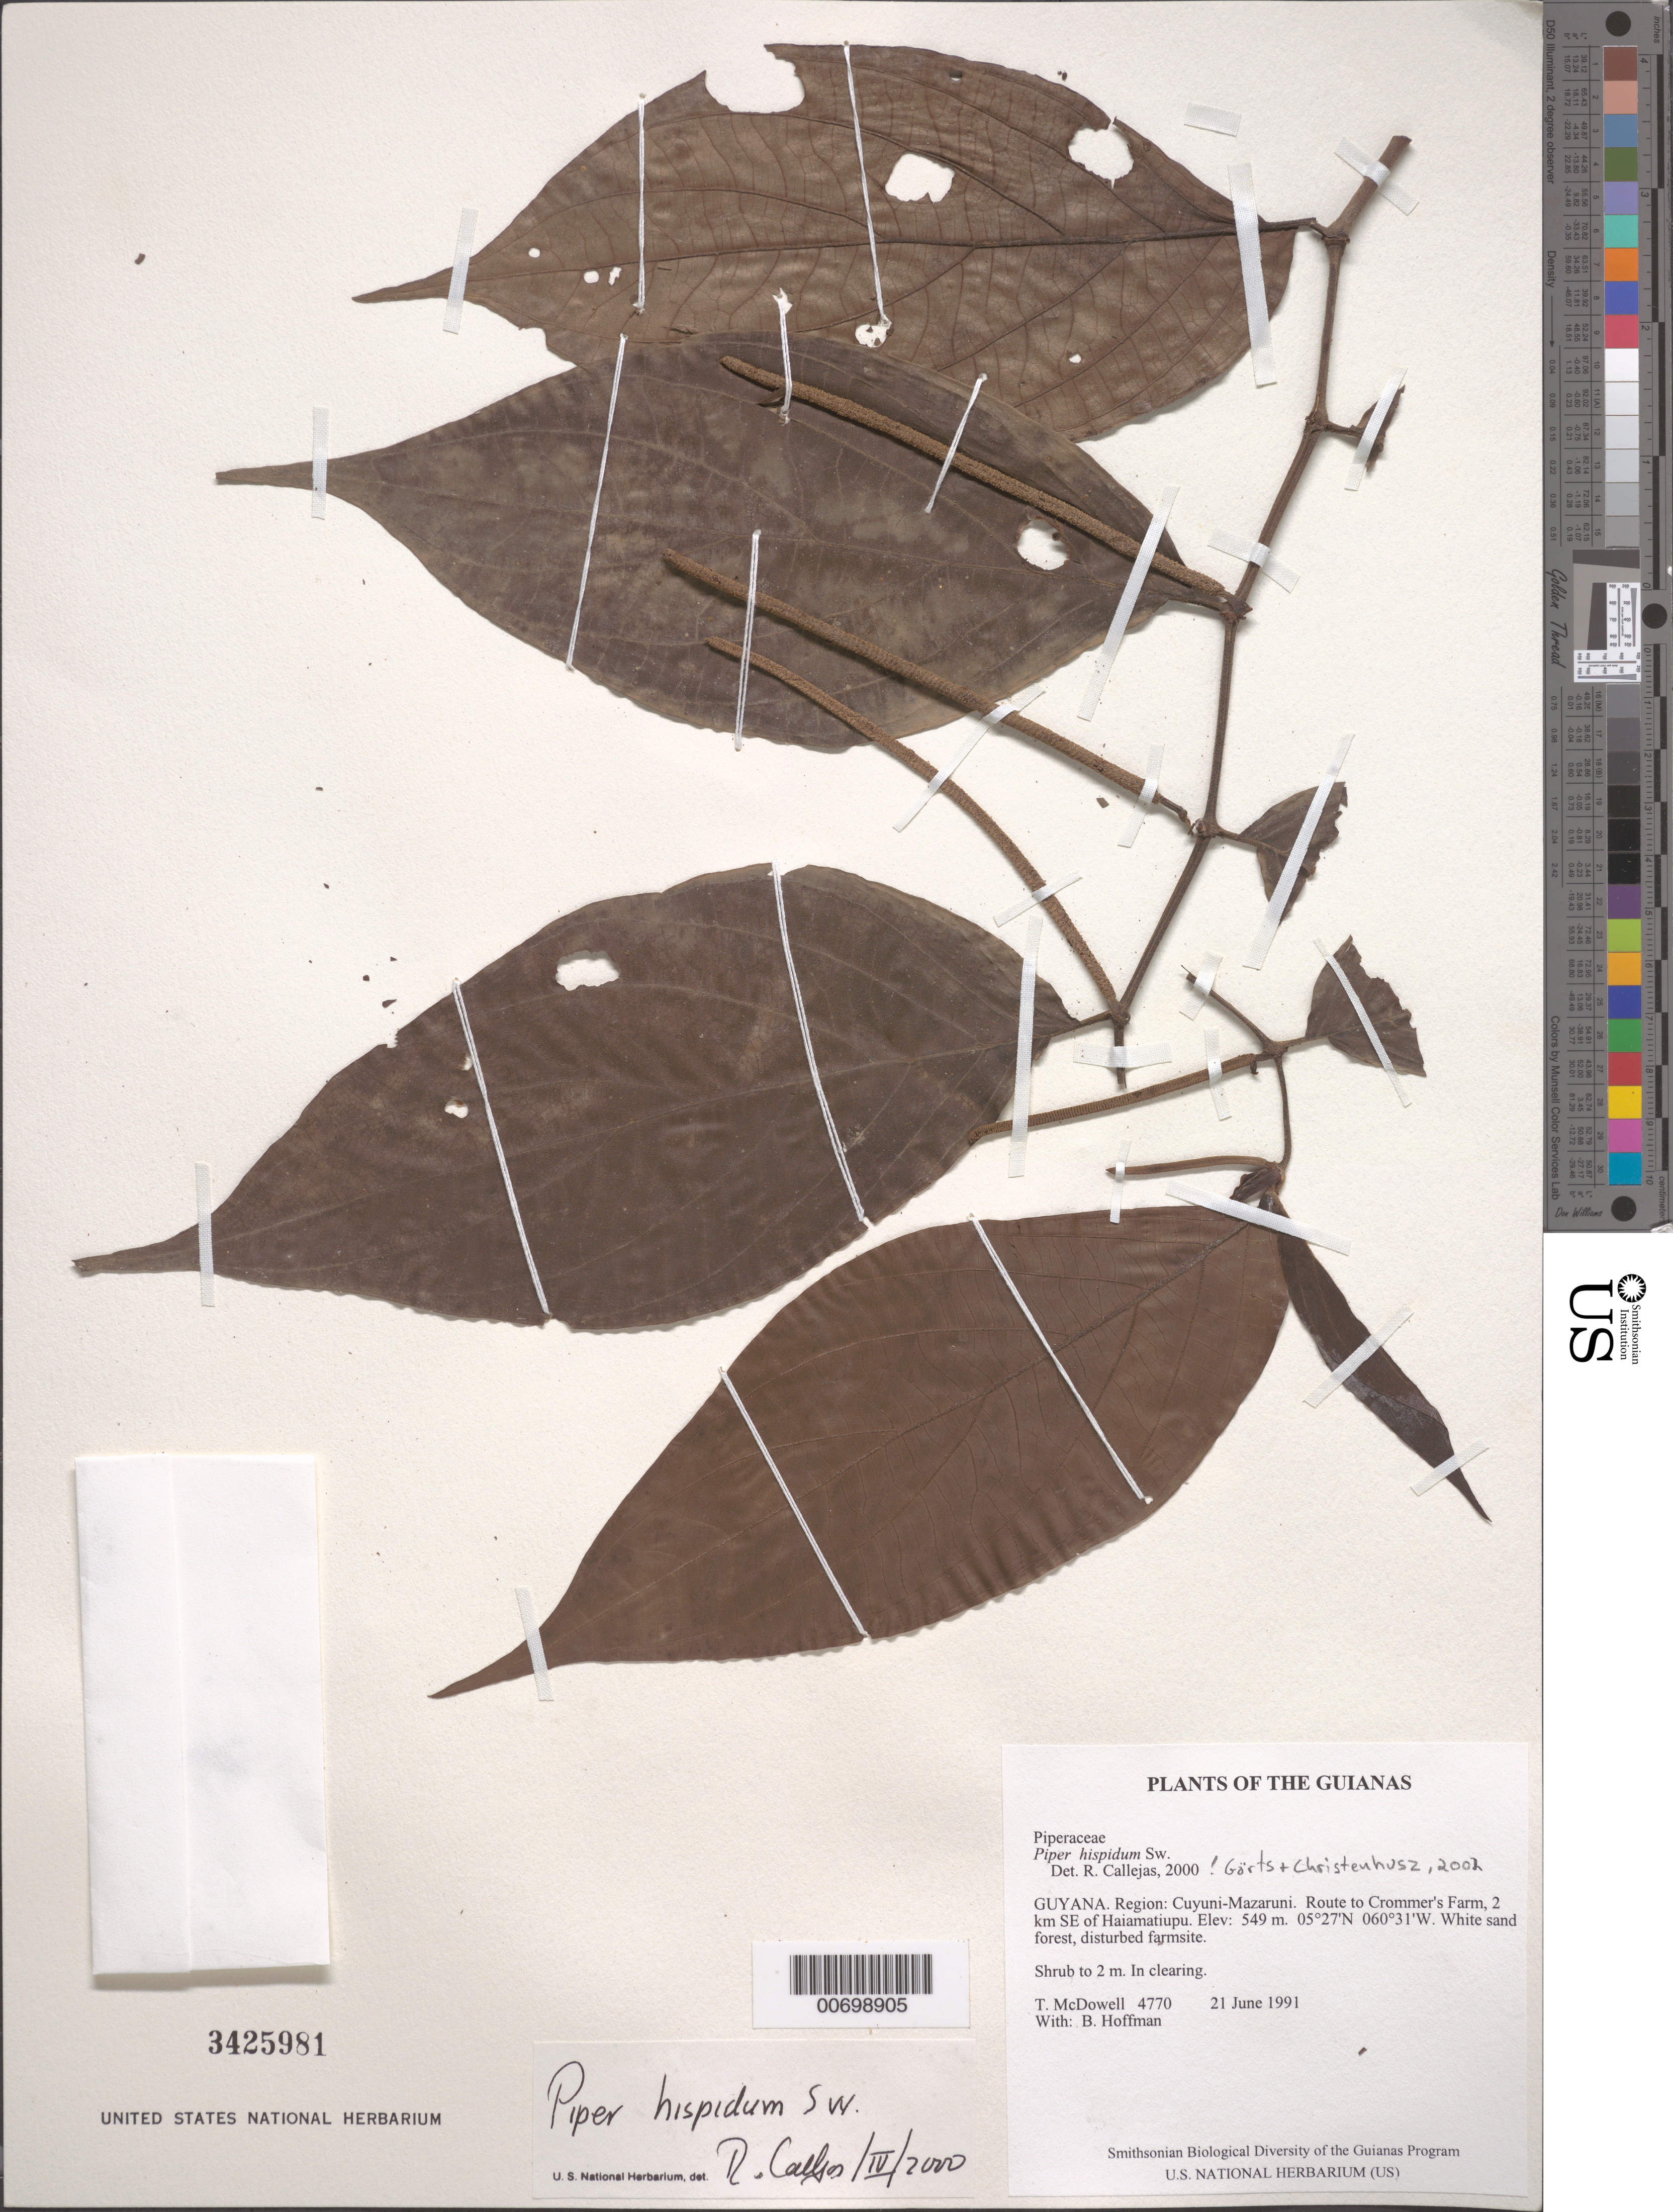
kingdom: Plantae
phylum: Tracheophyta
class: Magnoliopsida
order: Piperales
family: Piperaceae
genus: Piper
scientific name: Piper hispidum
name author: Sw.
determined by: Görts-van Rijn, A. R.; Christenhusz, M. J.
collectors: T. McDowell & B. Hoffman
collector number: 4770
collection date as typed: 21 June 1991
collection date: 1991-06-21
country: Guyana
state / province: Cuyuni-Mazaruni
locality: Route to Crommer's Farm, 2 km SE of Haiamatiupu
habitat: White sand forest, disturbed farmsite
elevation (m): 550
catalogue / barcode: US 3425981